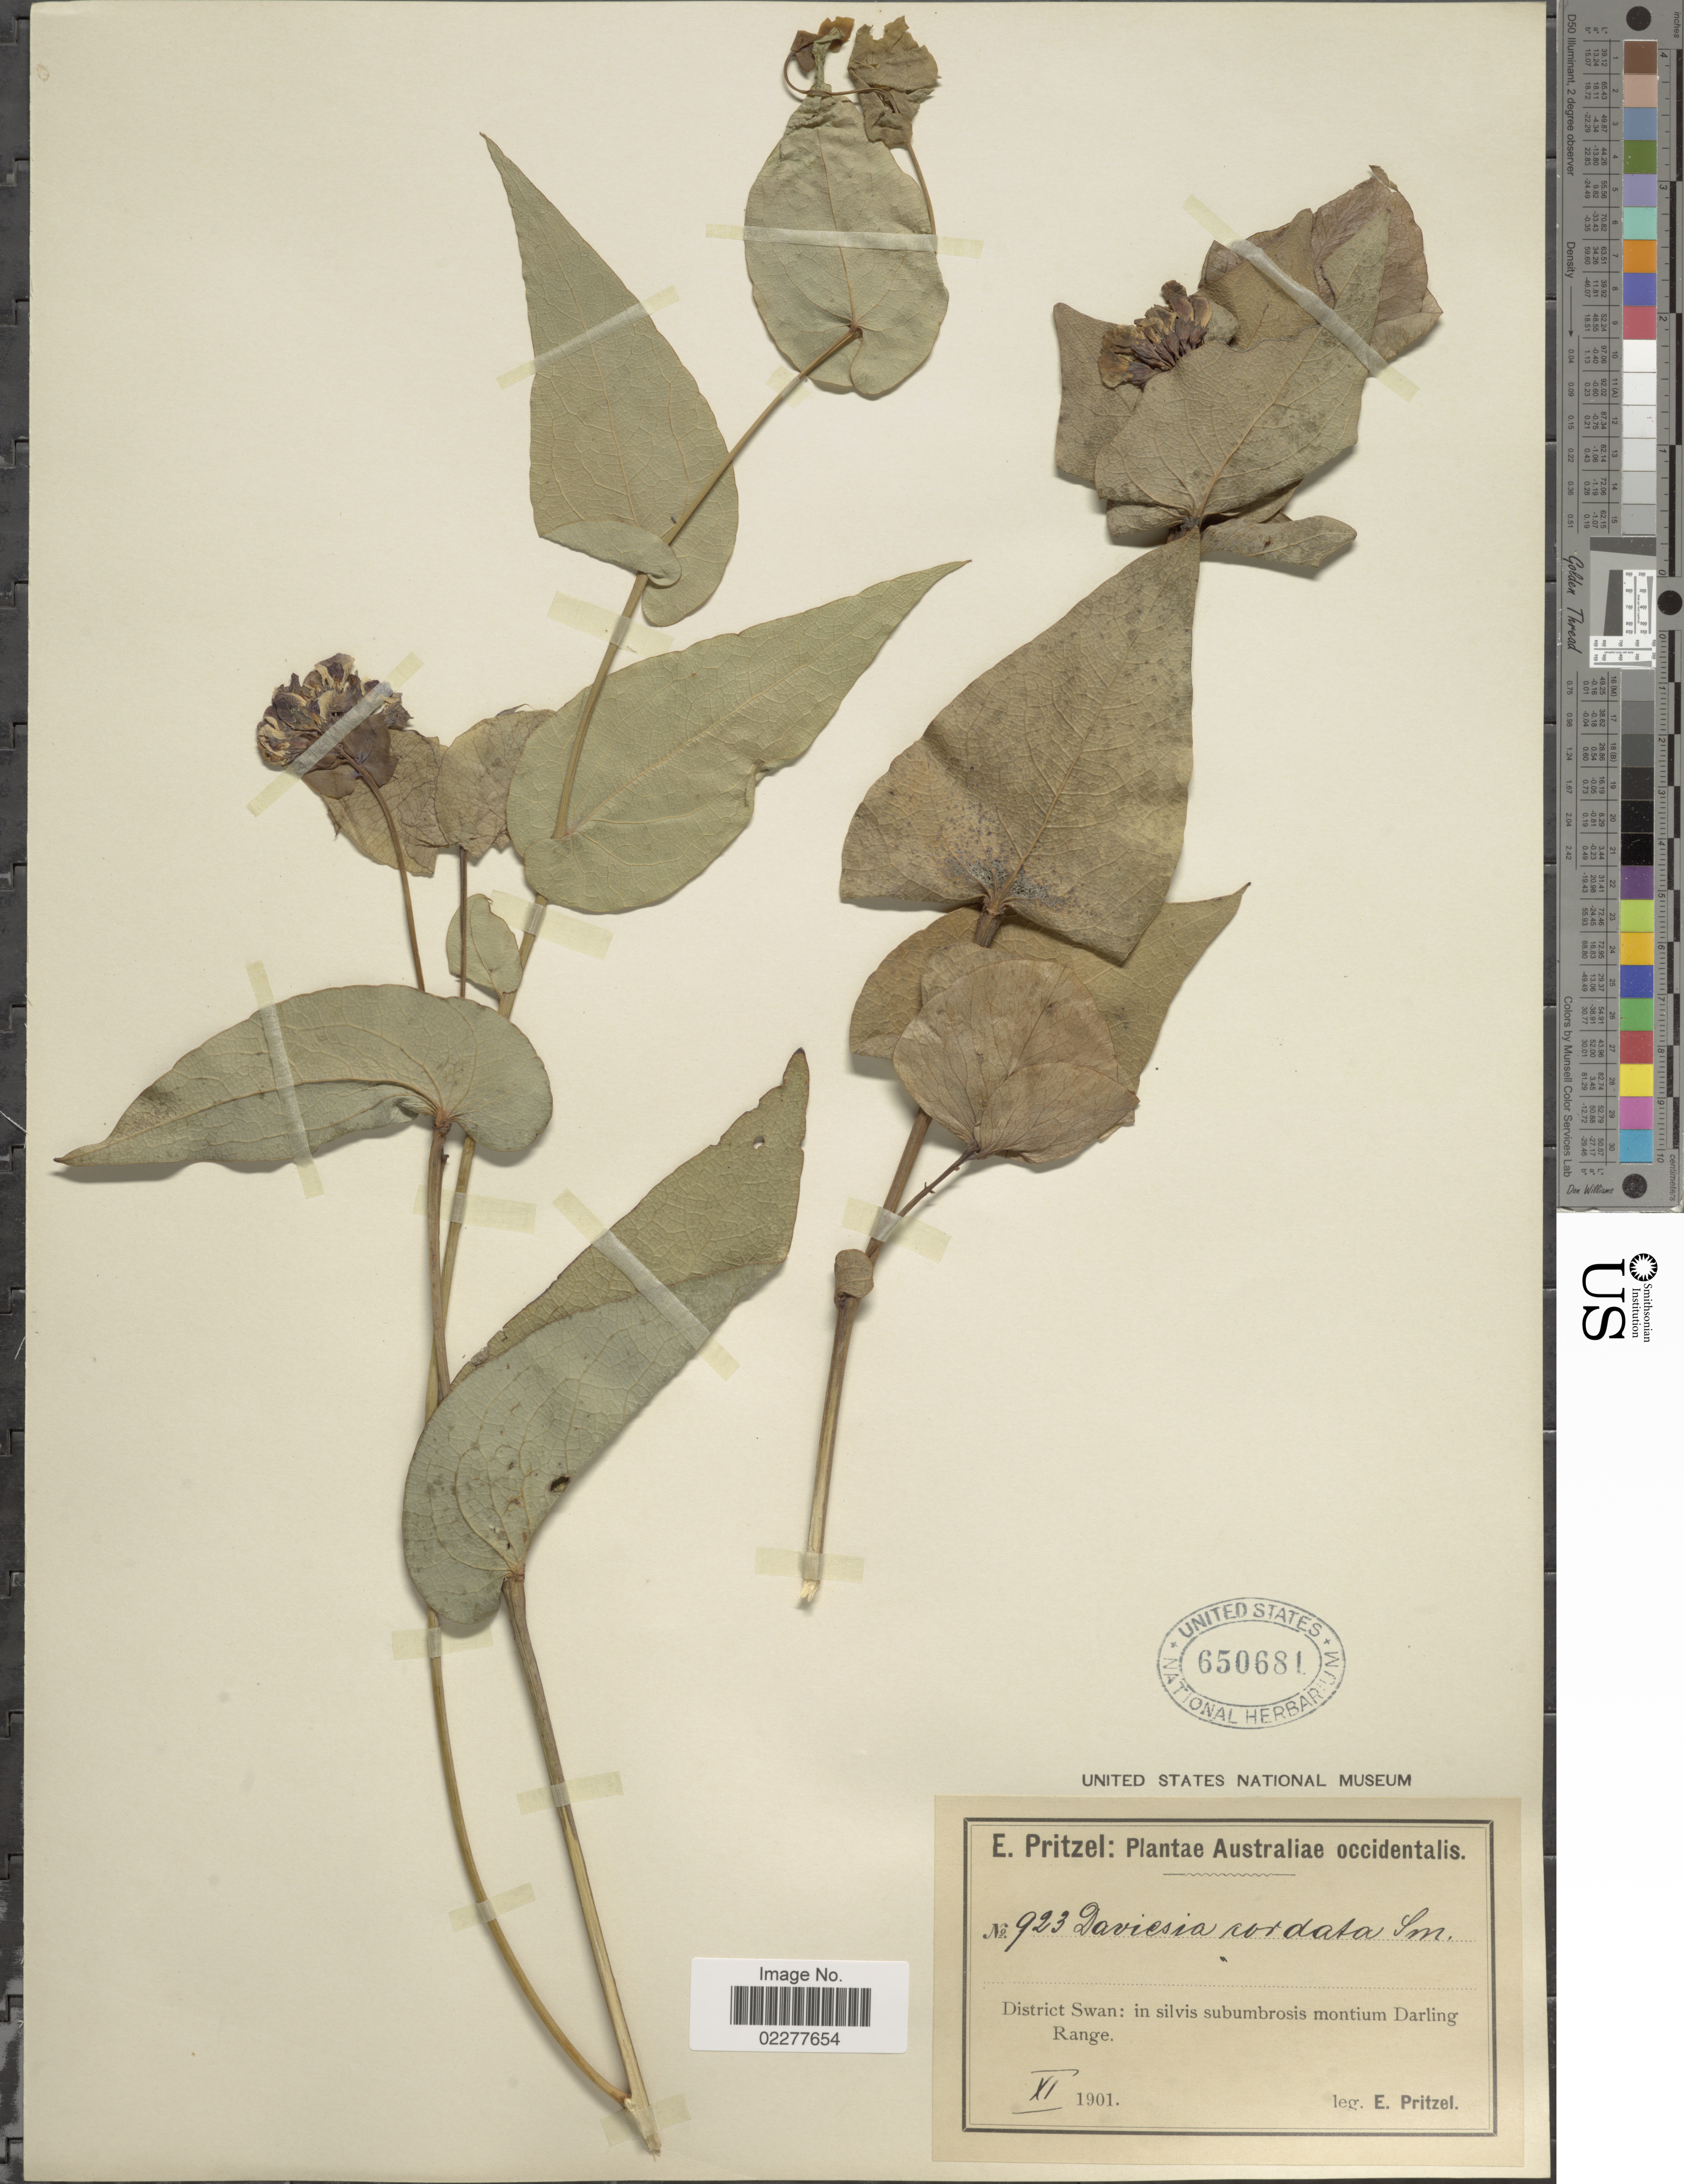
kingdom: Plantae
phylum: Tracheophyta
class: Magnoliopsida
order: Fabales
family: Fabaceae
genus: Daviesia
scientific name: Daviesia cordata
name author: Sm.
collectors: E. G. Pritzel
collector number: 923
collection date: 1901-11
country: Australia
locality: District Swan: in silvis subumbrosis montium Darling Range.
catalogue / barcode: US 650681